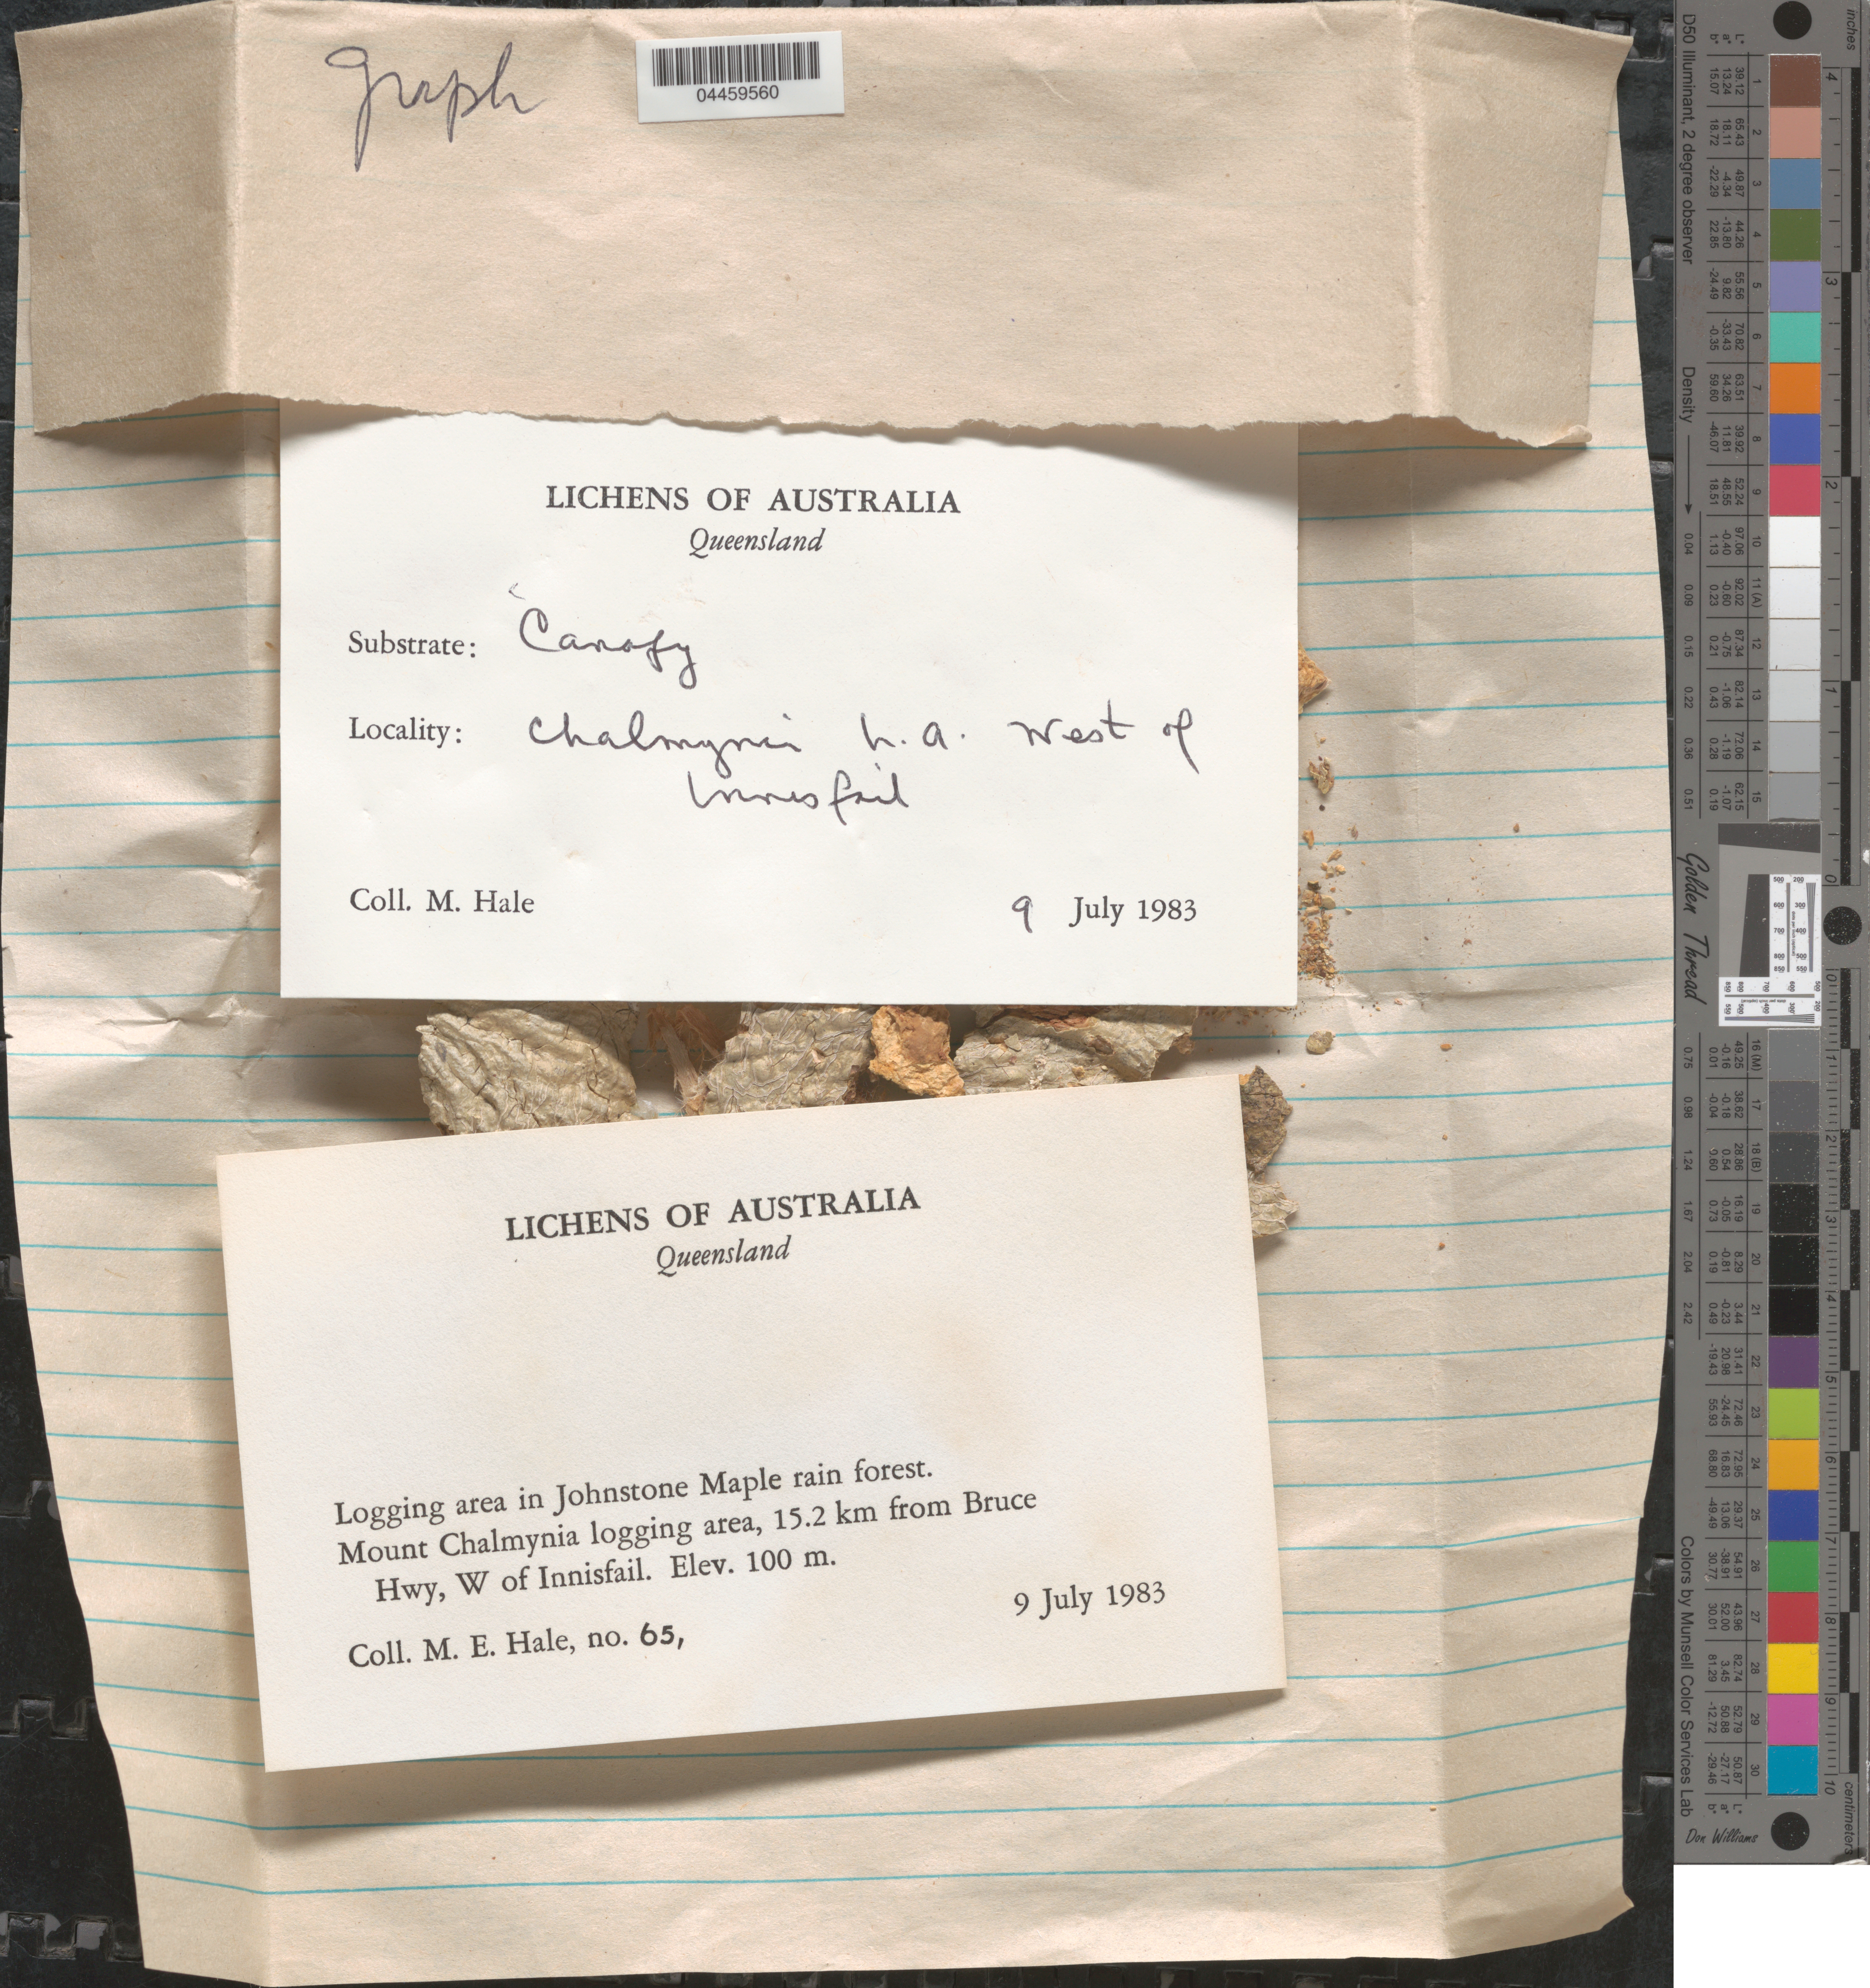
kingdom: Fungi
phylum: Ascomycota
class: Lecanoromycetes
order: Ostropales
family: Graphidaceae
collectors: M. Hale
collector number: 65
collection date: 1983-07-09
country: Australia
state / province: Queensland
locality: Mount Chalmynia logging area, 15.2 km from Bruce Hwy, W of Innisfail.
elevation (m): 100